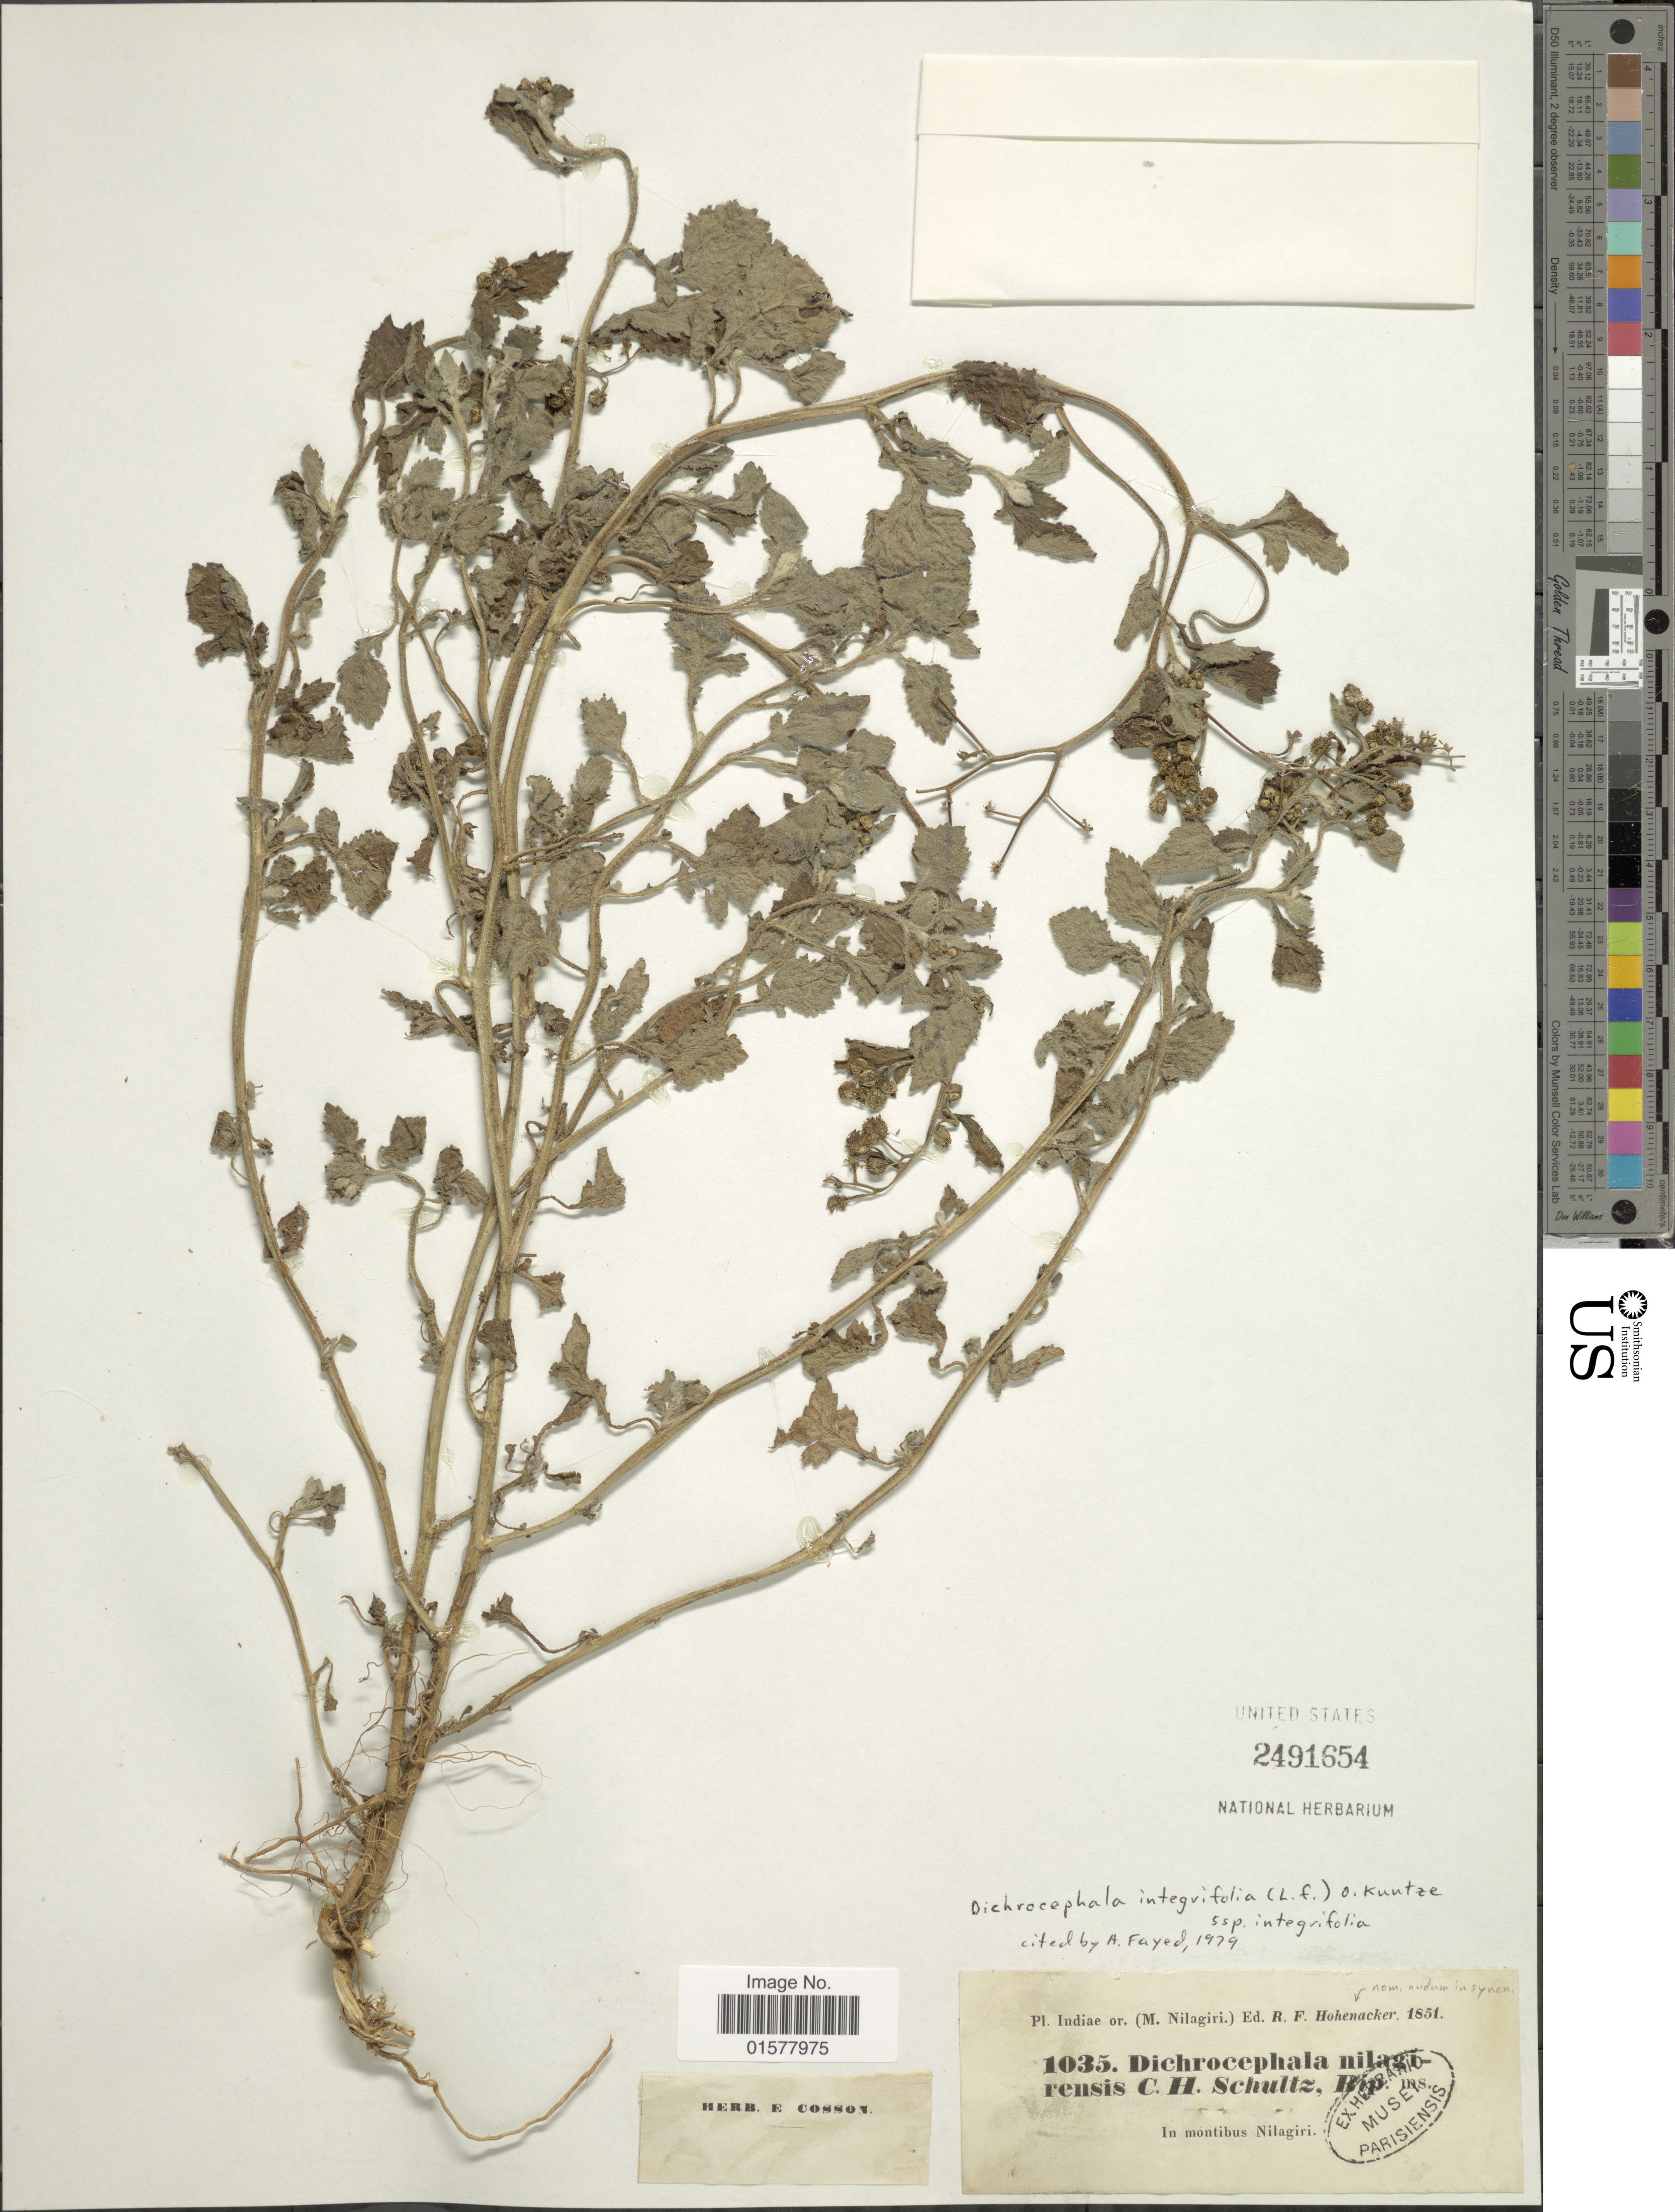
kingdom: Plantae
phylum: Tracheophyta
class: Magnoliopsida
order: Asterales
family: Asteraceae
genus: Dichrocephala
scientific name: Dichrocephala integrifolia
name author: (L. f.) Kuntze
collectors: R. F. Hohenacker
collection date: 1851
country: India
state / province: Tamil Nadu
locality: Pl. Indiae or (M. Nilagiri), In Montibus Nilagiri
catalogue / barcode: US 2491654